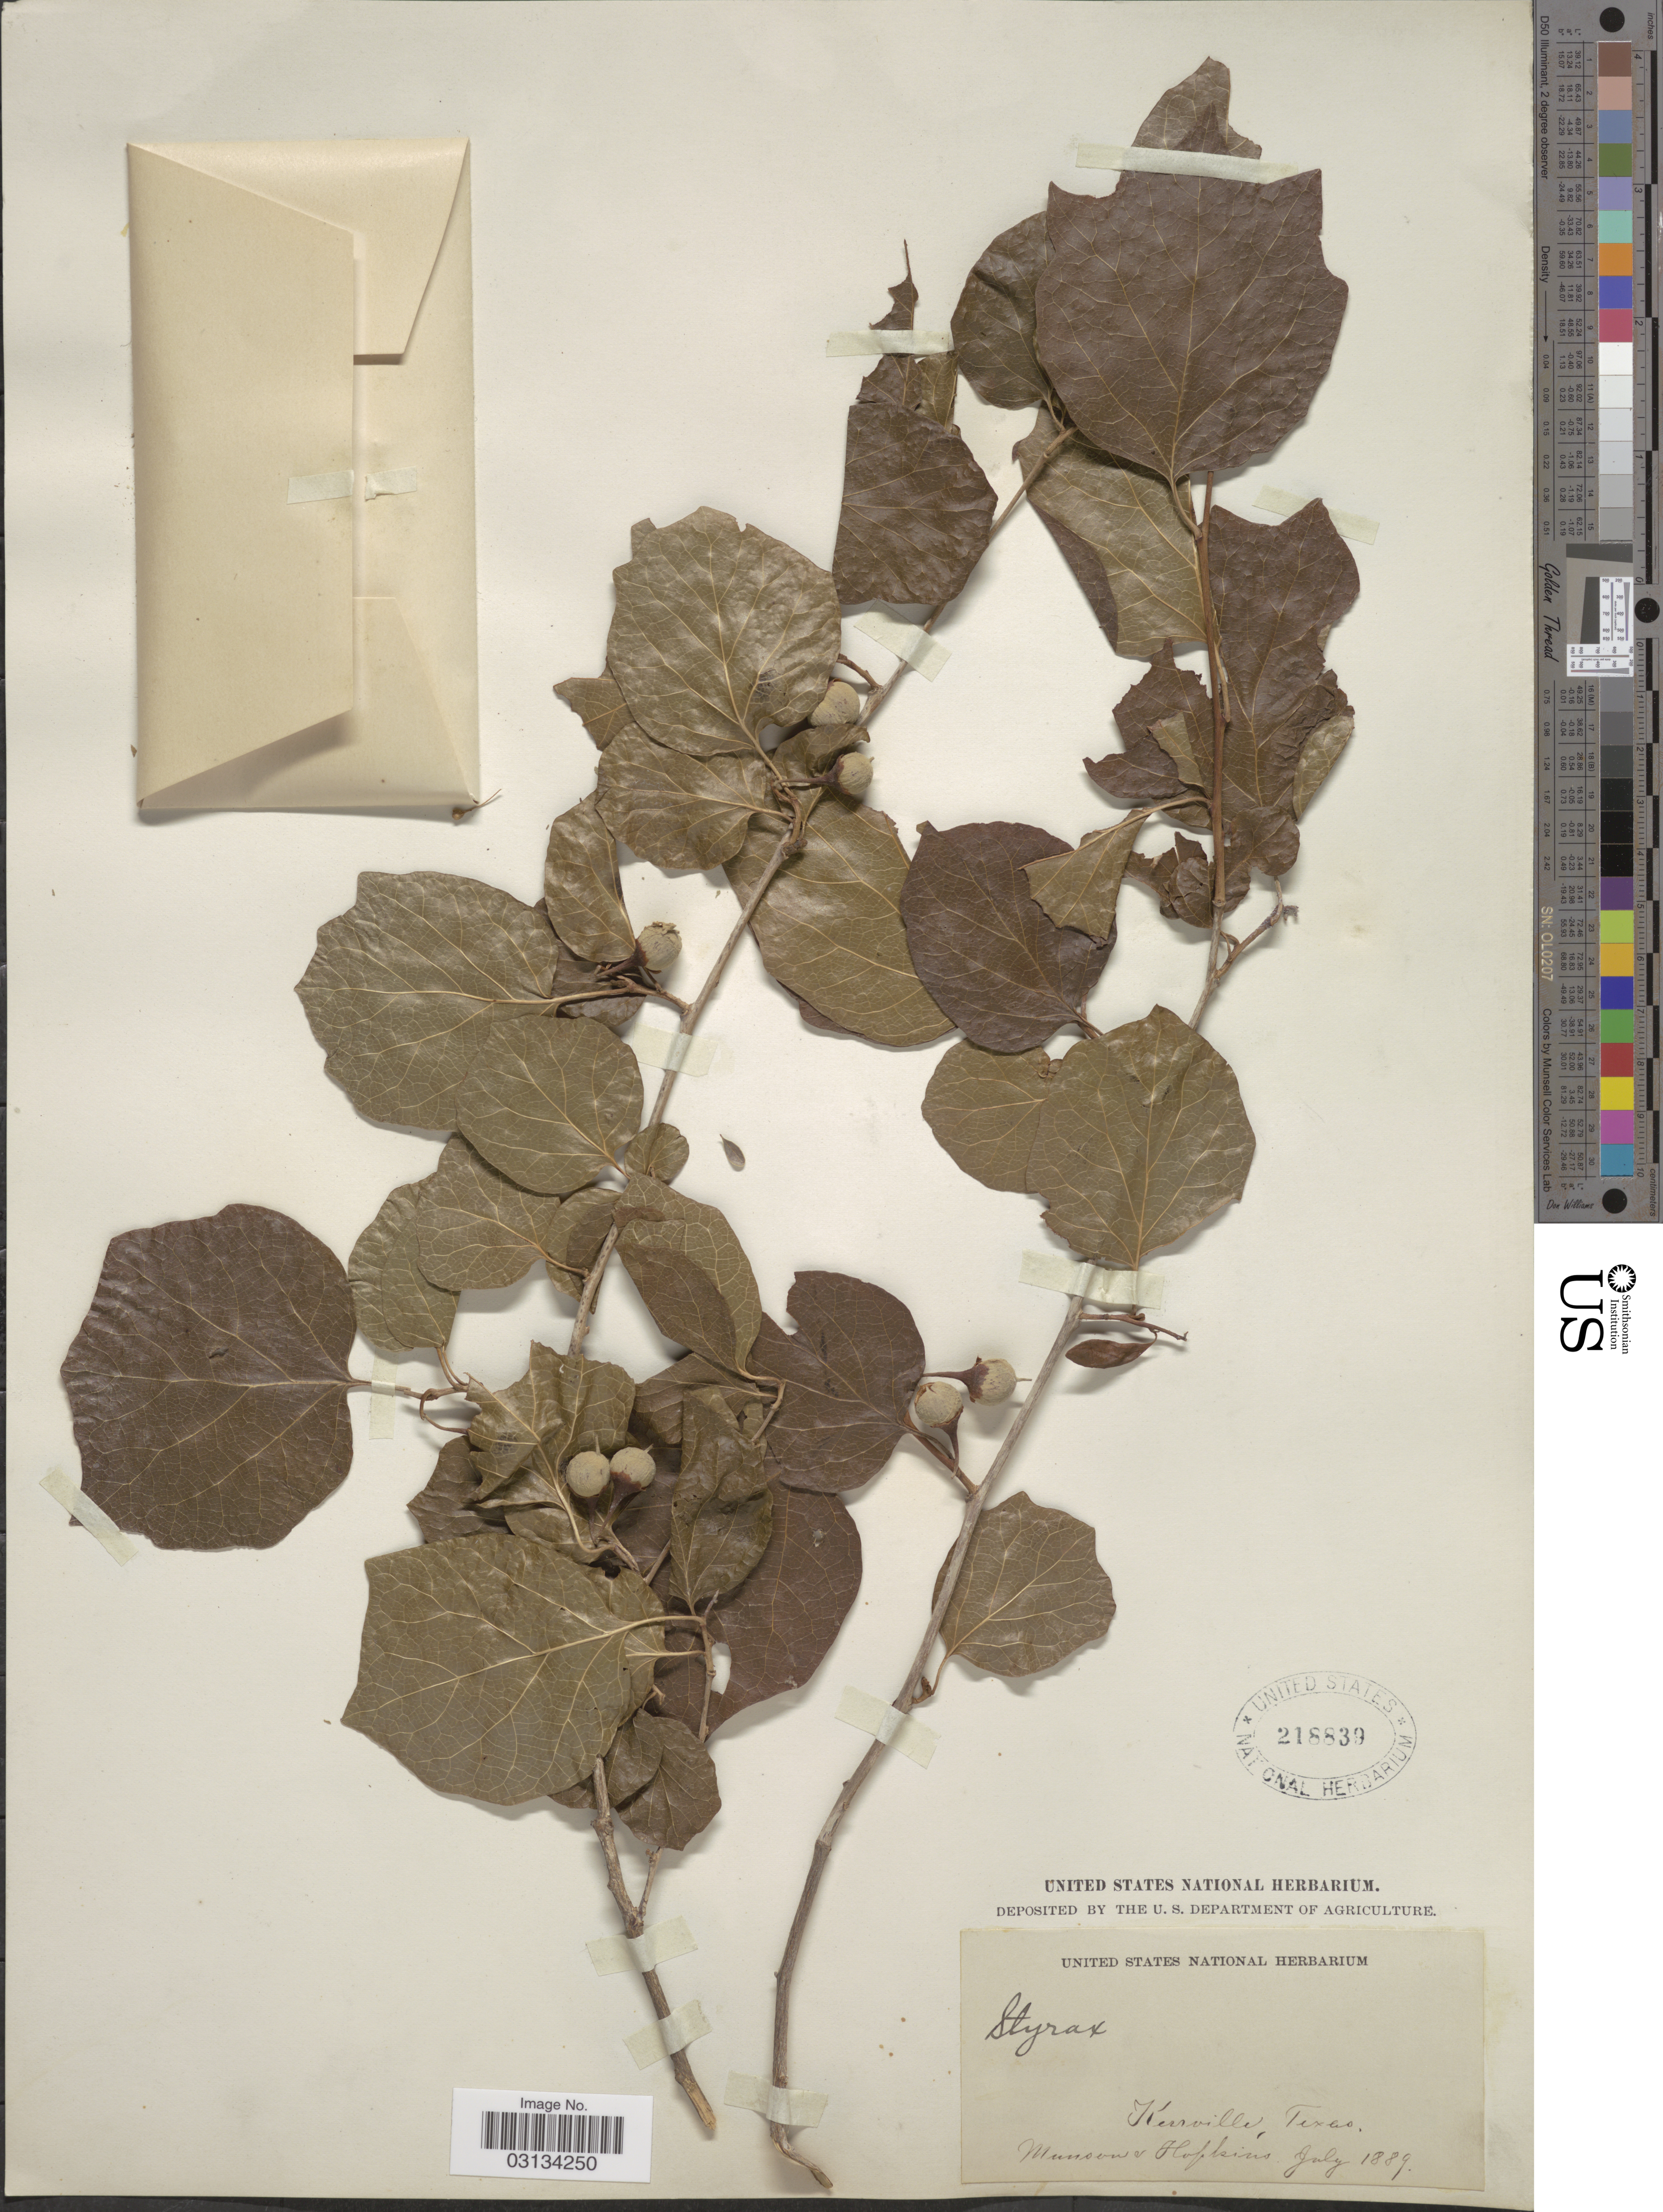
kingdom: Plantae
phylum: Tracheophyta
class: Magnoliopsida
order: Ericales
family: Styracaceae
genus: Styrax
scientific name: Styrax platanifolius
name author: Engelm. ex Torr.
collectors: -. Munson & -- Hopkins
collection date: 1889-07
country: United States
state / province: Texas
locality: Kerrville.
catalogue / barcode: US 218839